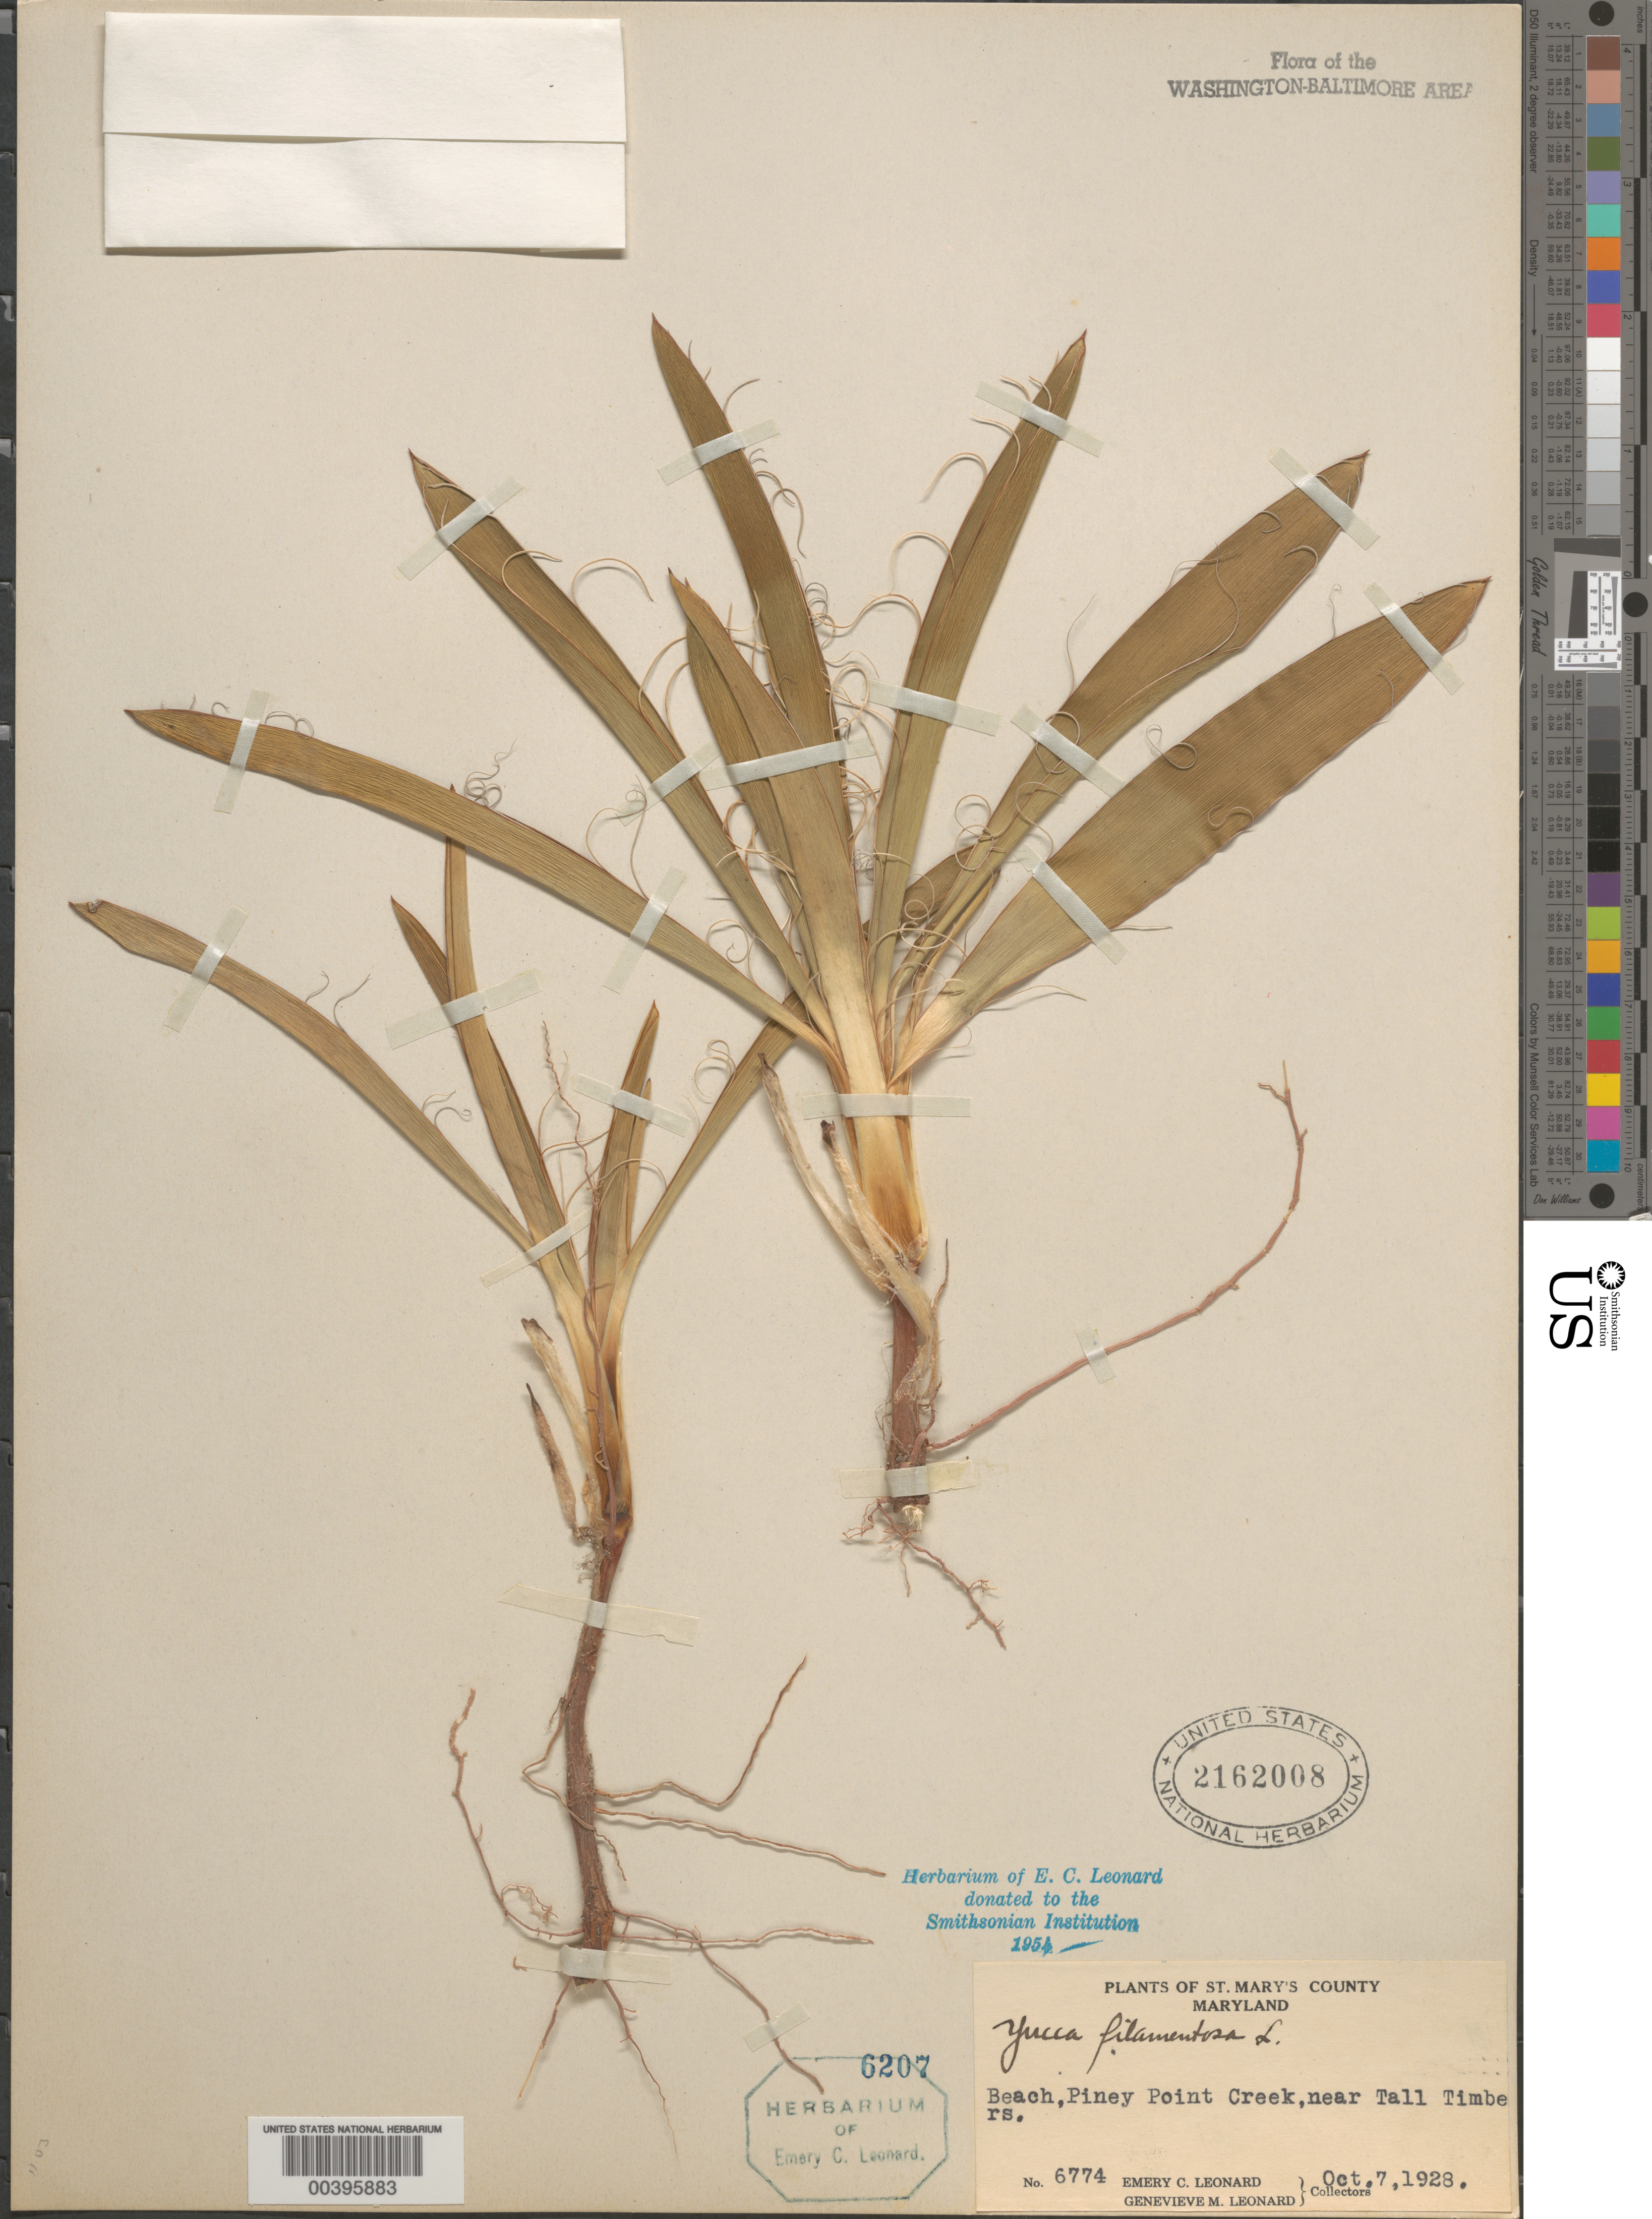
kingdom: Plantae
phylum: Tracheophyta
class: Liliopsida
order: Asparagales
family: Asparagaceae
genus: Yucca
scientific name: Yucca filamentosa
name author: L.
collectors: E. C. Leonard & G. M. Leonard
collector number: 6774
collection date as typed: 07 Oct 1928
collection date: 1928-10-07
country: United States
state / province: Maryland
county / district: St. Mary's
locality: Piney Point Creek, near Tall Timbers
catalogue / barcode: US 2162008